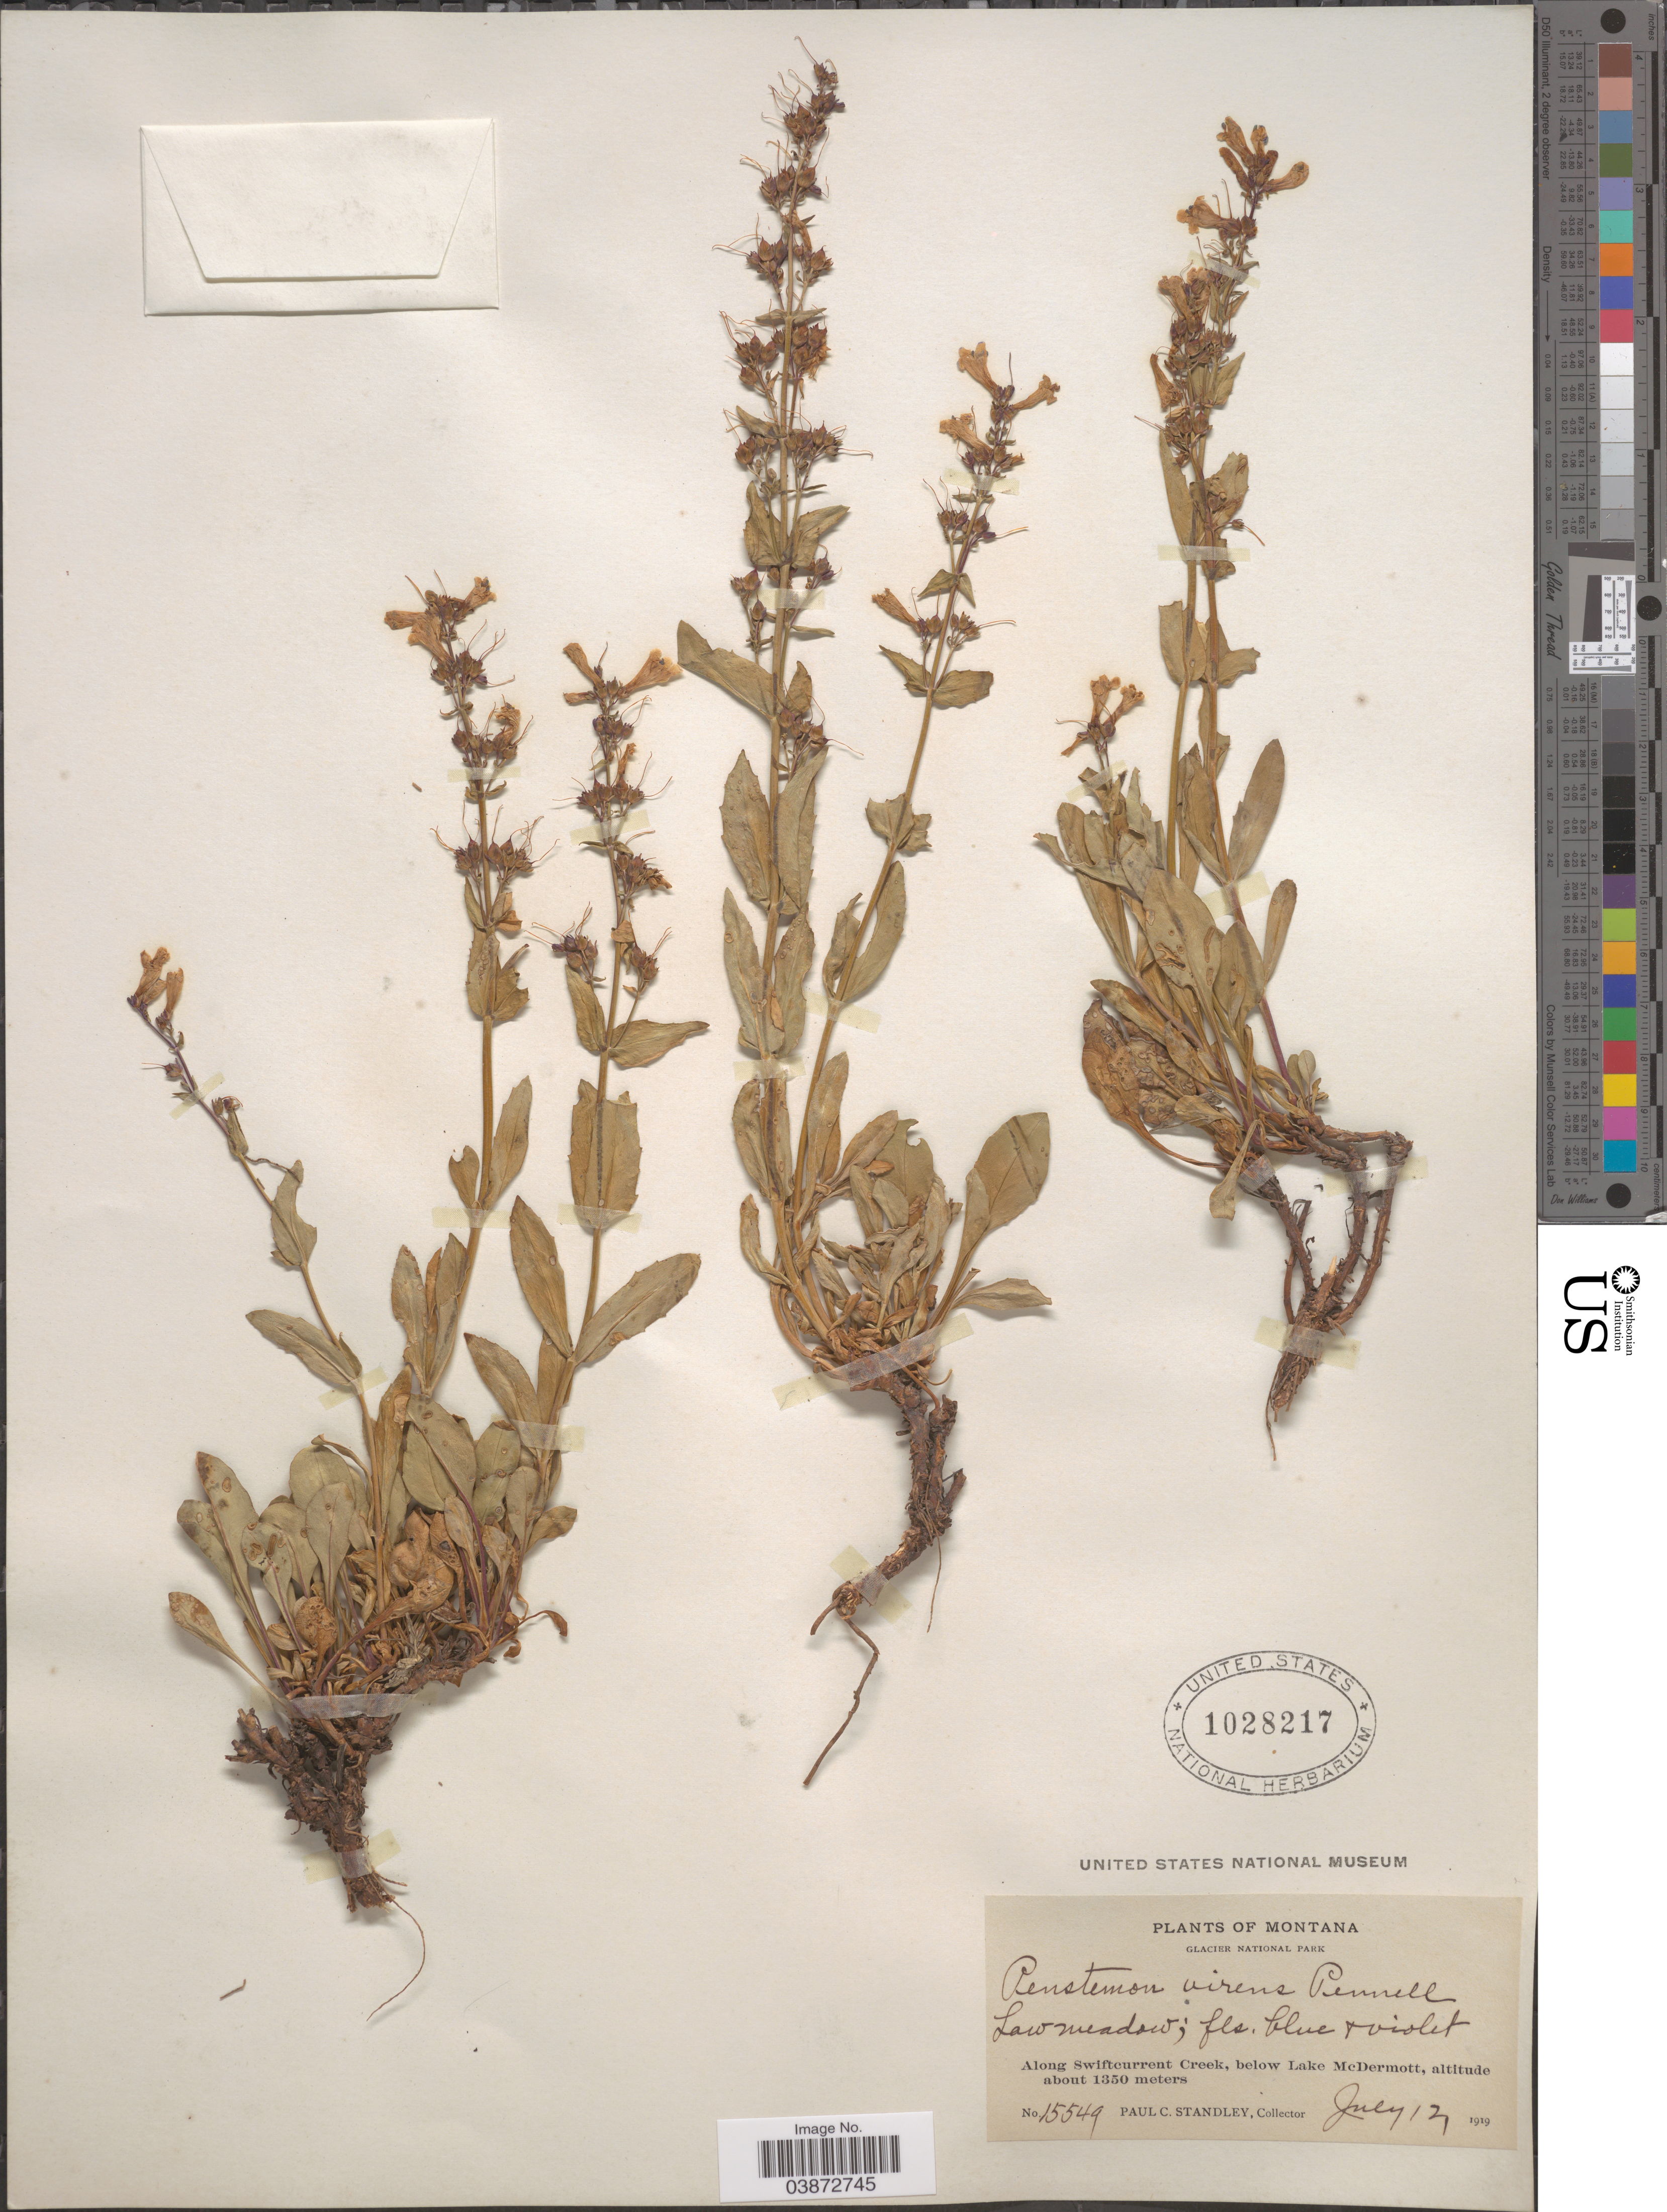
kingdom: Plantae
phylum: Tracheophyta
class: Magnoliopsida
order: Lamiales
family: Plantaginaceae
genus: Penstemon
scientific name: Penstemon albertinus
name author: Greene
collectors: P. C. Standley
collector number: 15549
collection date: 1919-07-12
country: United States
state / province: Montana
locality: Glacier National Park. Along Swiftcurrent Creek, below Lake McDermott.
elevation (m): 1350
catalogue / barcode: US 1028217